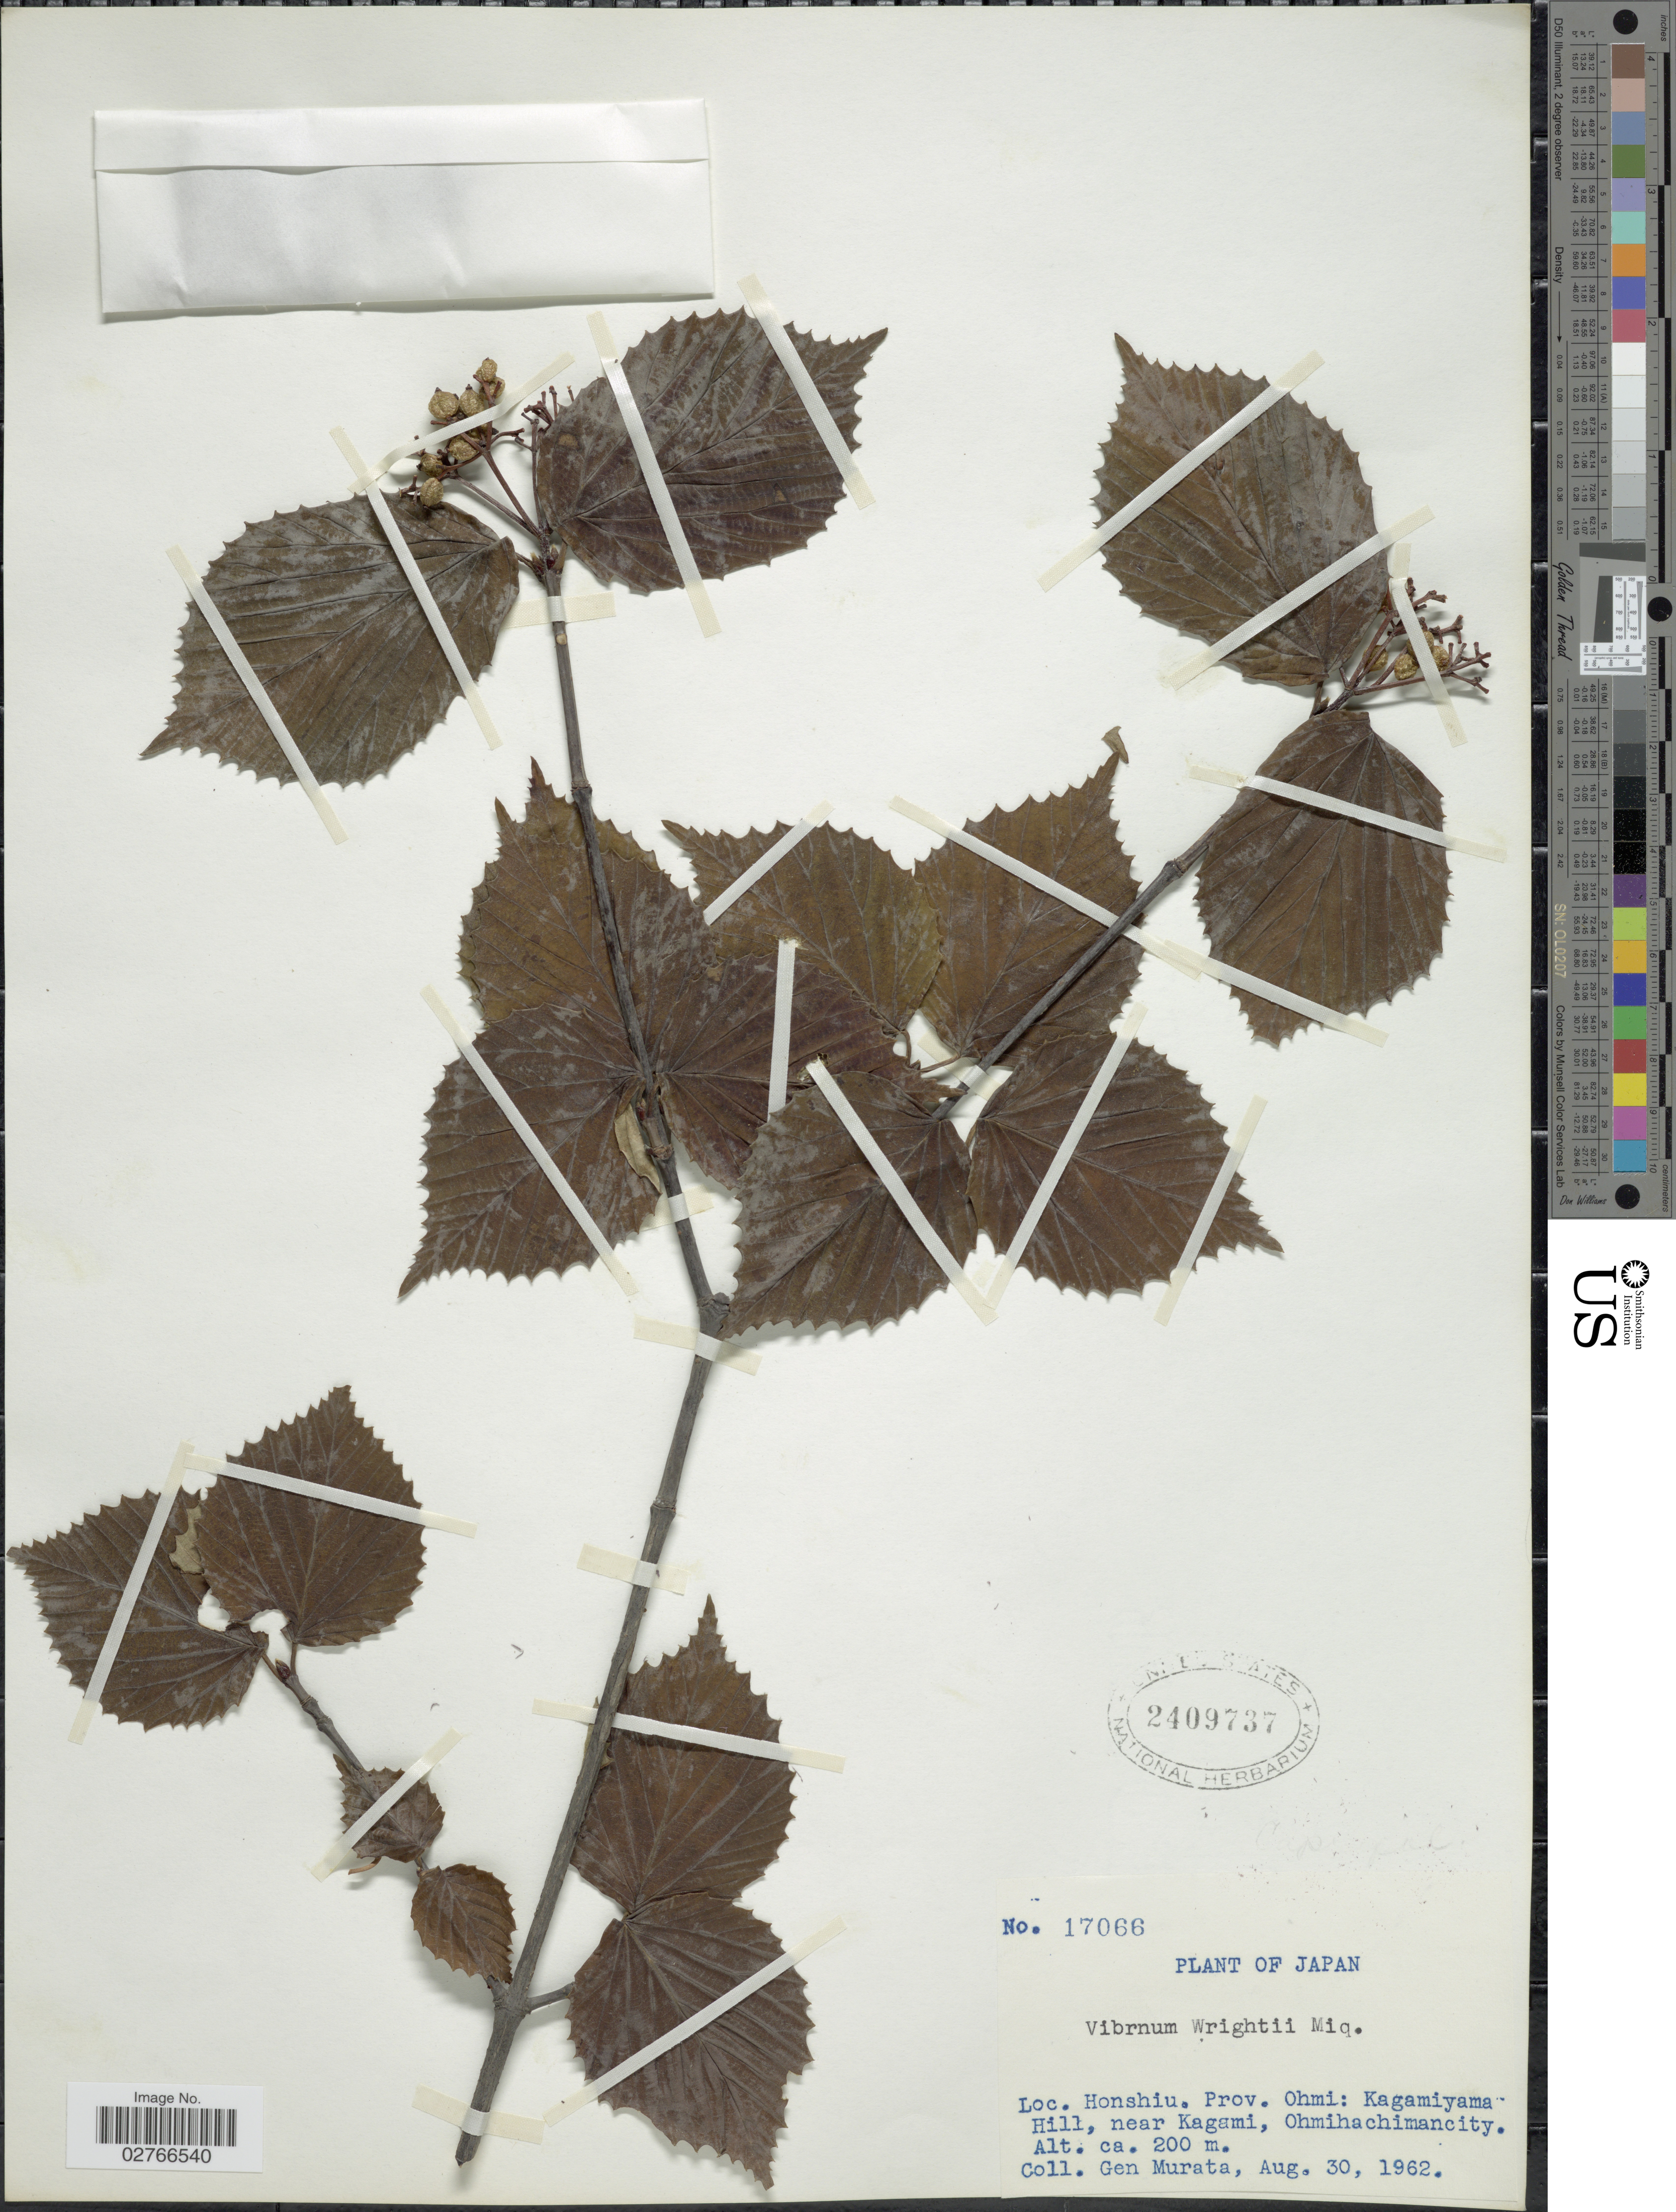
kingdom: Plantae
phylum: Tracheophyta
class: Magnoliopsida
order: Dipsacales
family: Viburnaceae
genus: Viburnum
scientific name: Viburnum wrightii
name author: Miq.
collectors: G. Murata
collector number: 17066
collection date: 1962-08-30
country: Japan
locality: Honshiu, Prov. Ohmi, Kagamiyama Hill, near Kagami, Ohmihachimancity.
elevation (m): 200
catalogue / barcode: US 2409737